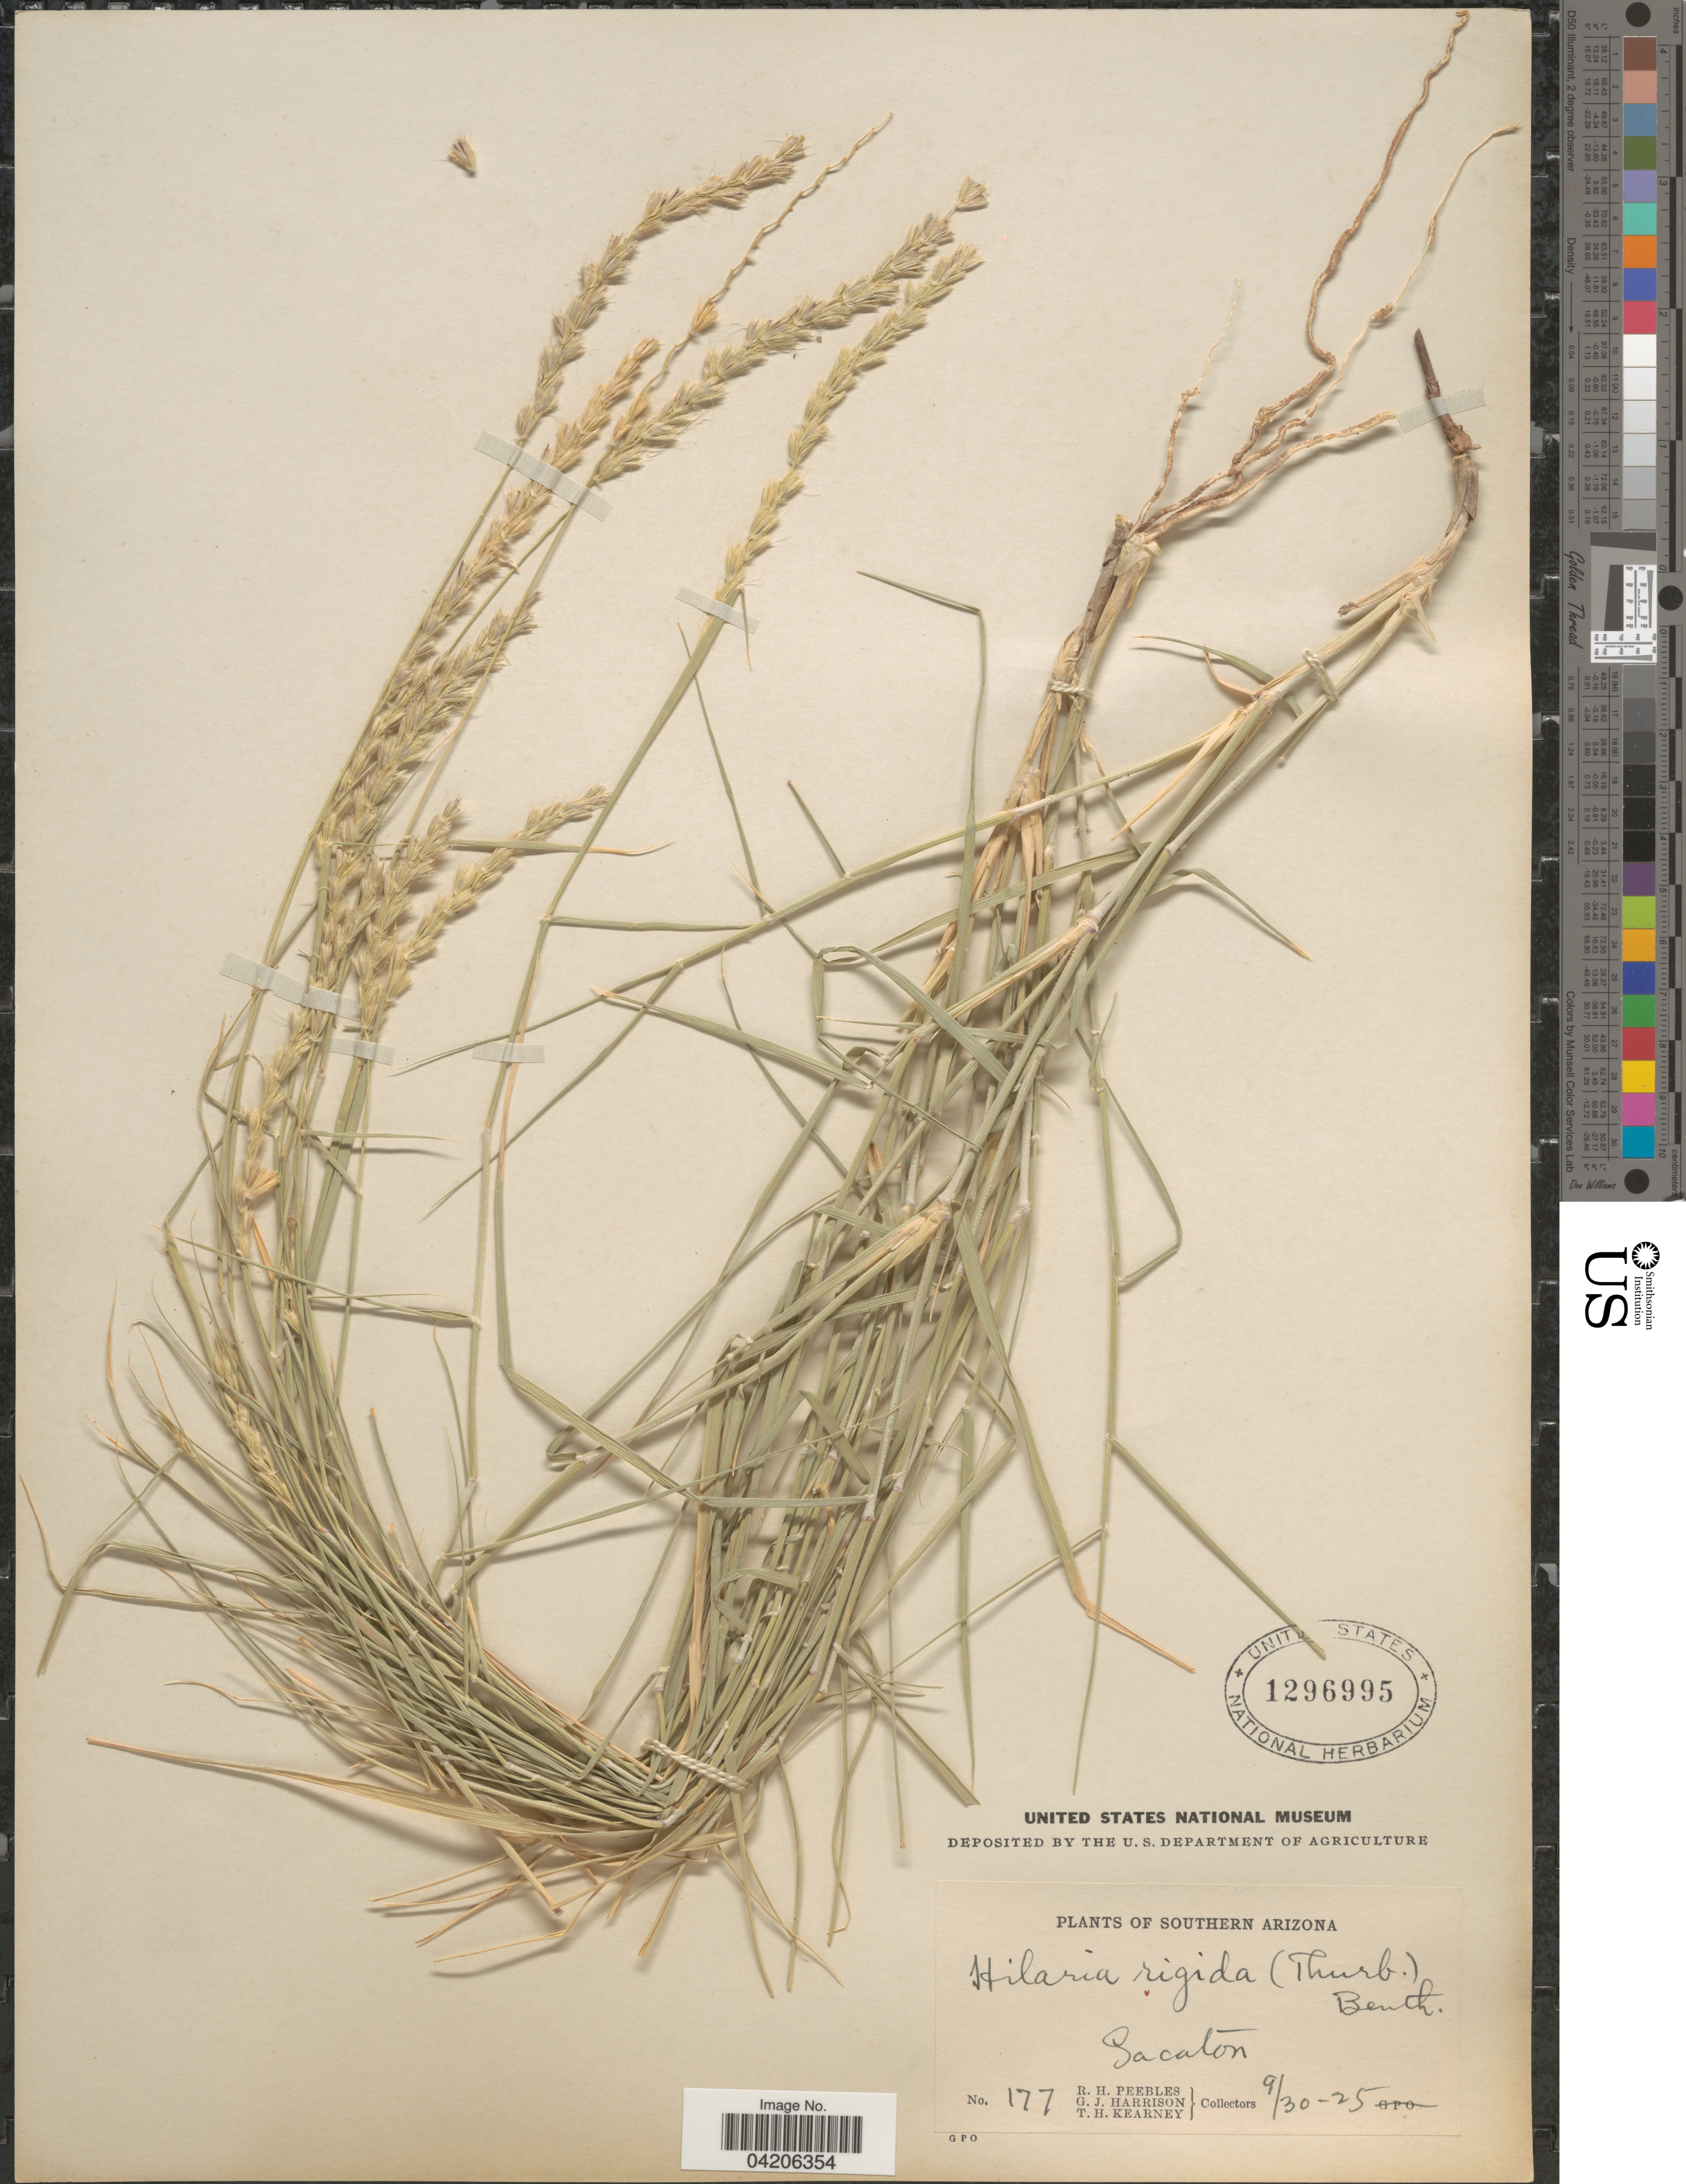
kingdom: Plantae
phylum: Tracheophyta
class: Liliopsida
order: Poales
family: Poaceae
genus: Hilaria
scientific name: Hilaria rigida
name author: (Thurb.) Benth. ex Scribn.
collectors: R. H. Peebles, G. J. Harrison & T. H. Kearney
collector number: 177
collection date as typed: Transcribed d/m/y: 30/9/25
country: United States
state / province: Arizona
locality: Southern Arizona. Sacaton.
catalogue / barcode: US 1296995